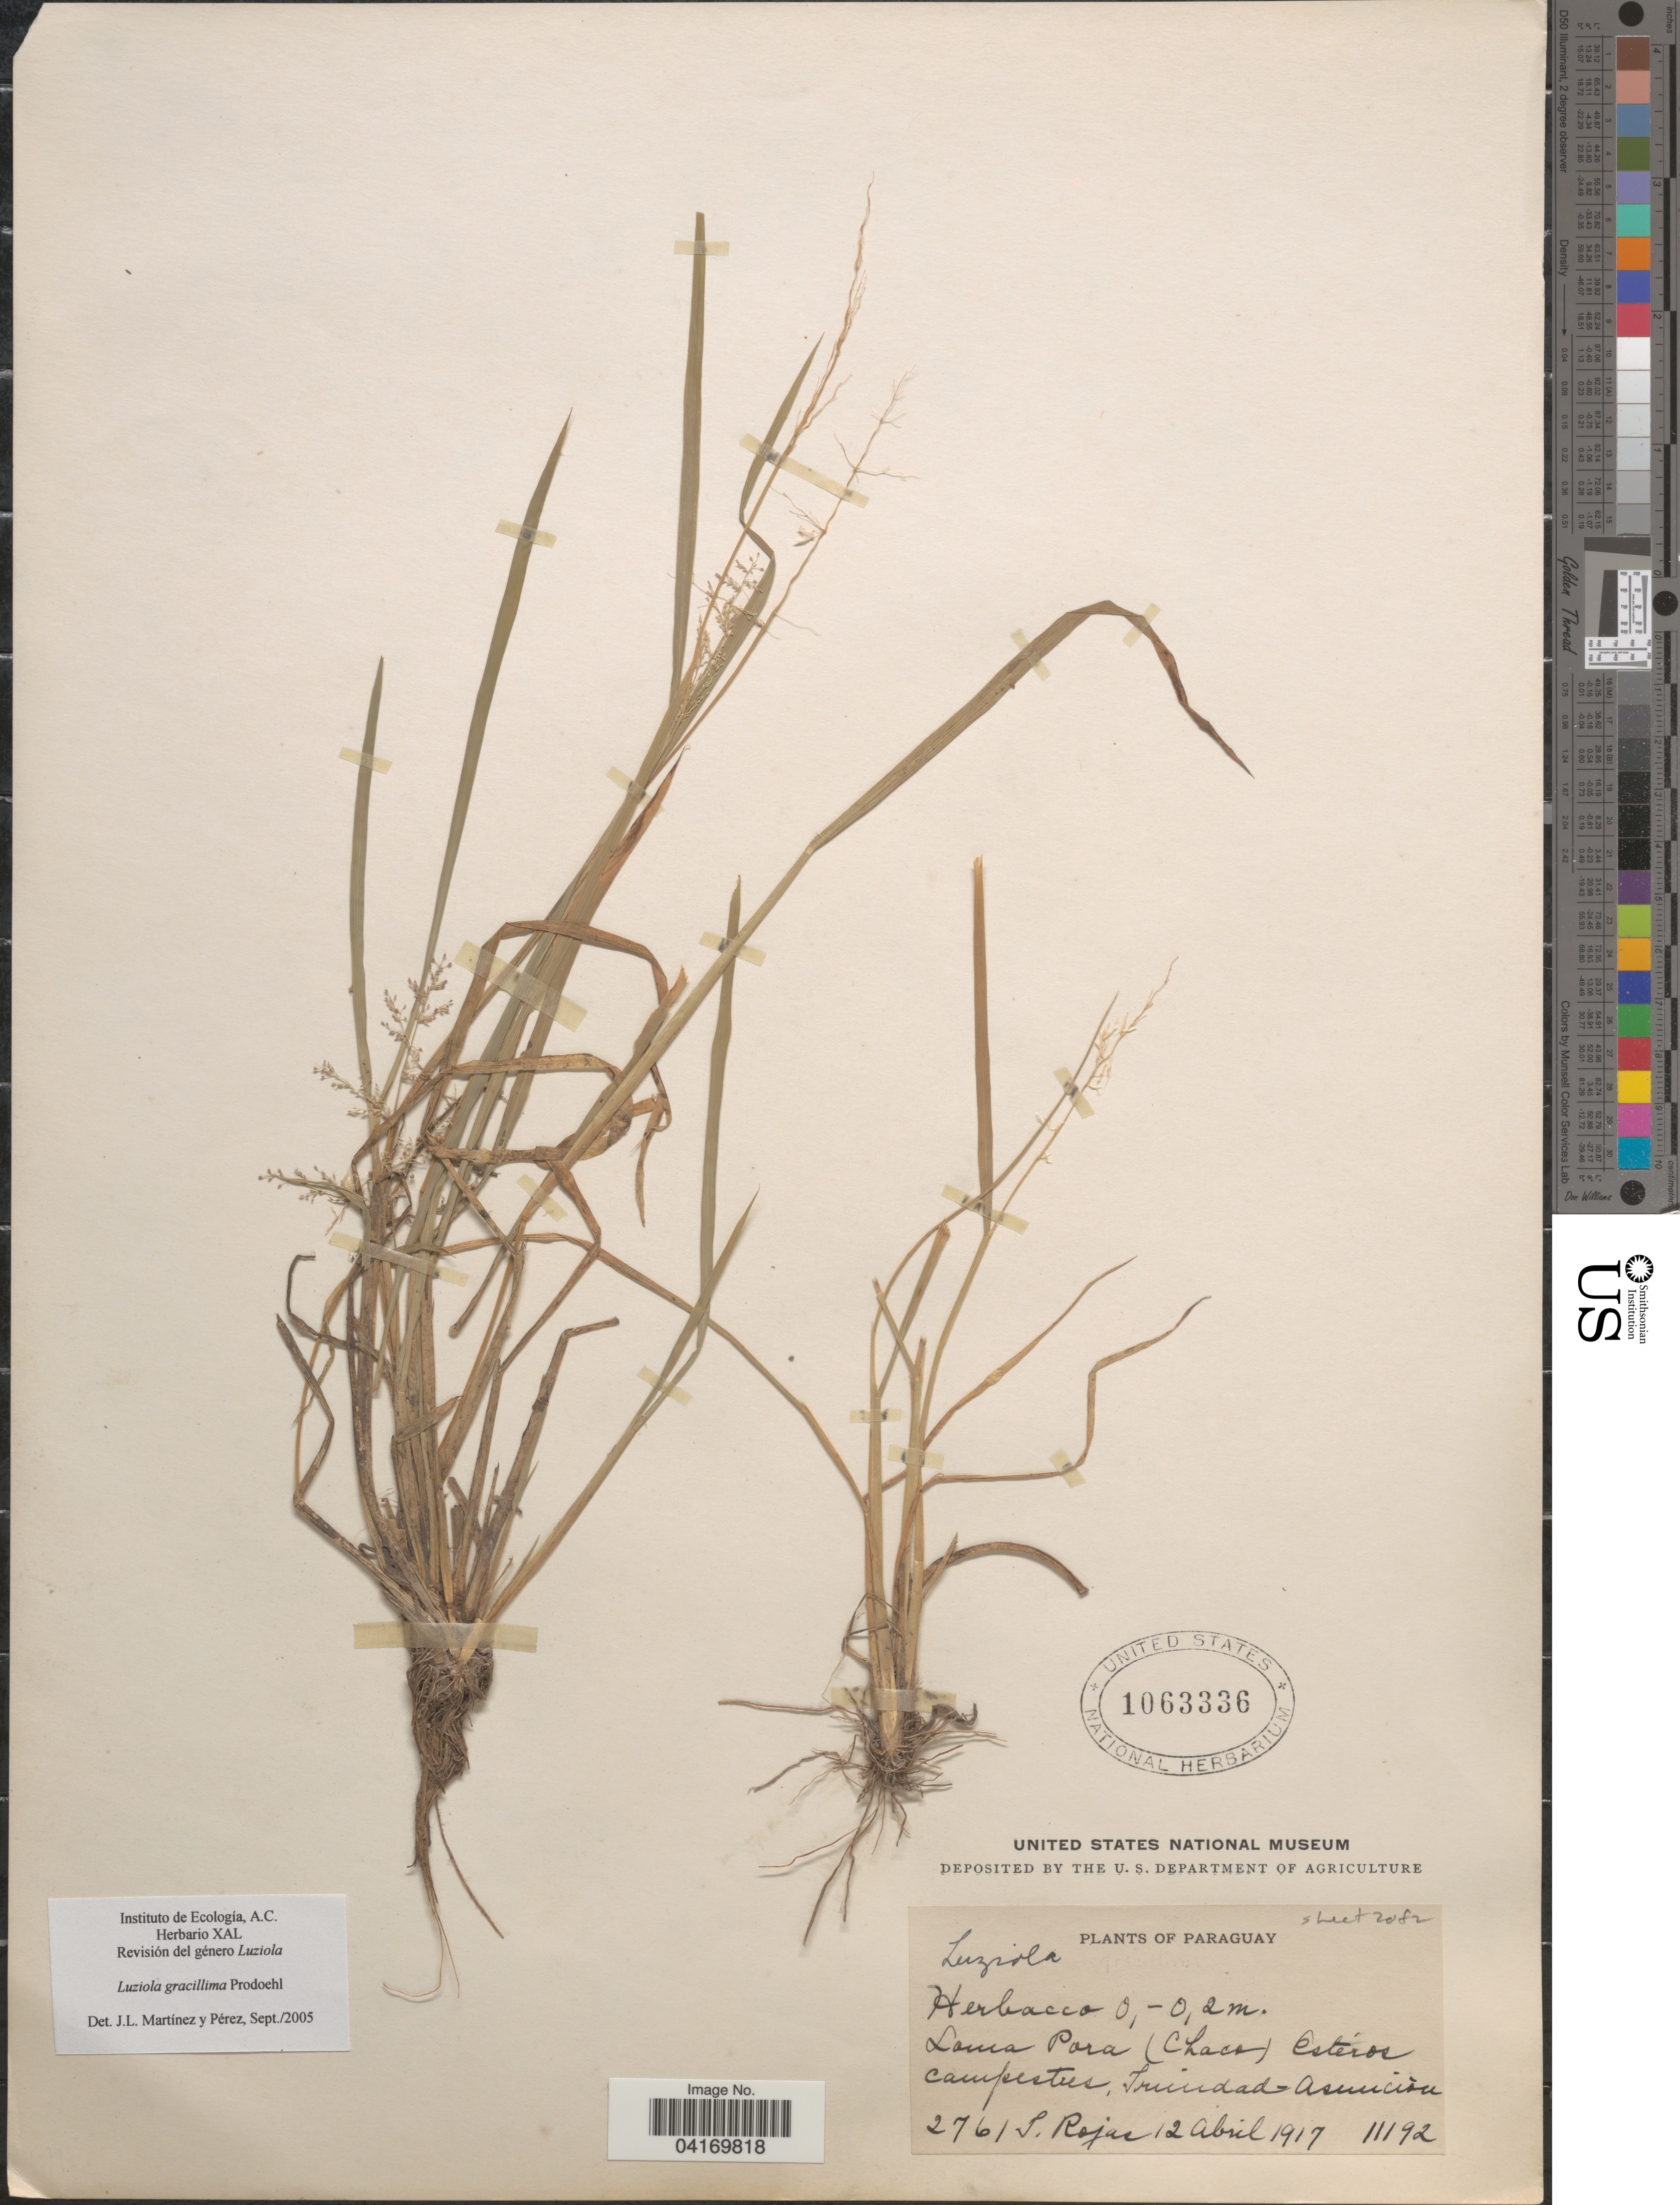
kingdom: Plantae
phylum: Tracheophyta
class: Liliopsida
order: Poales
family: Poaceae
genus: Luziola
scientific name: Luziola gracillima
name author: Prod.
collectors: T. Rojas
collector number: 2761/11192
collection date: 1917-04-12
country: Paraguay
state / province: Asuncion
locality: Loma - Porá (Chaco). Trinidad - Asunciòn.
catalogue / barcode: US 1063336